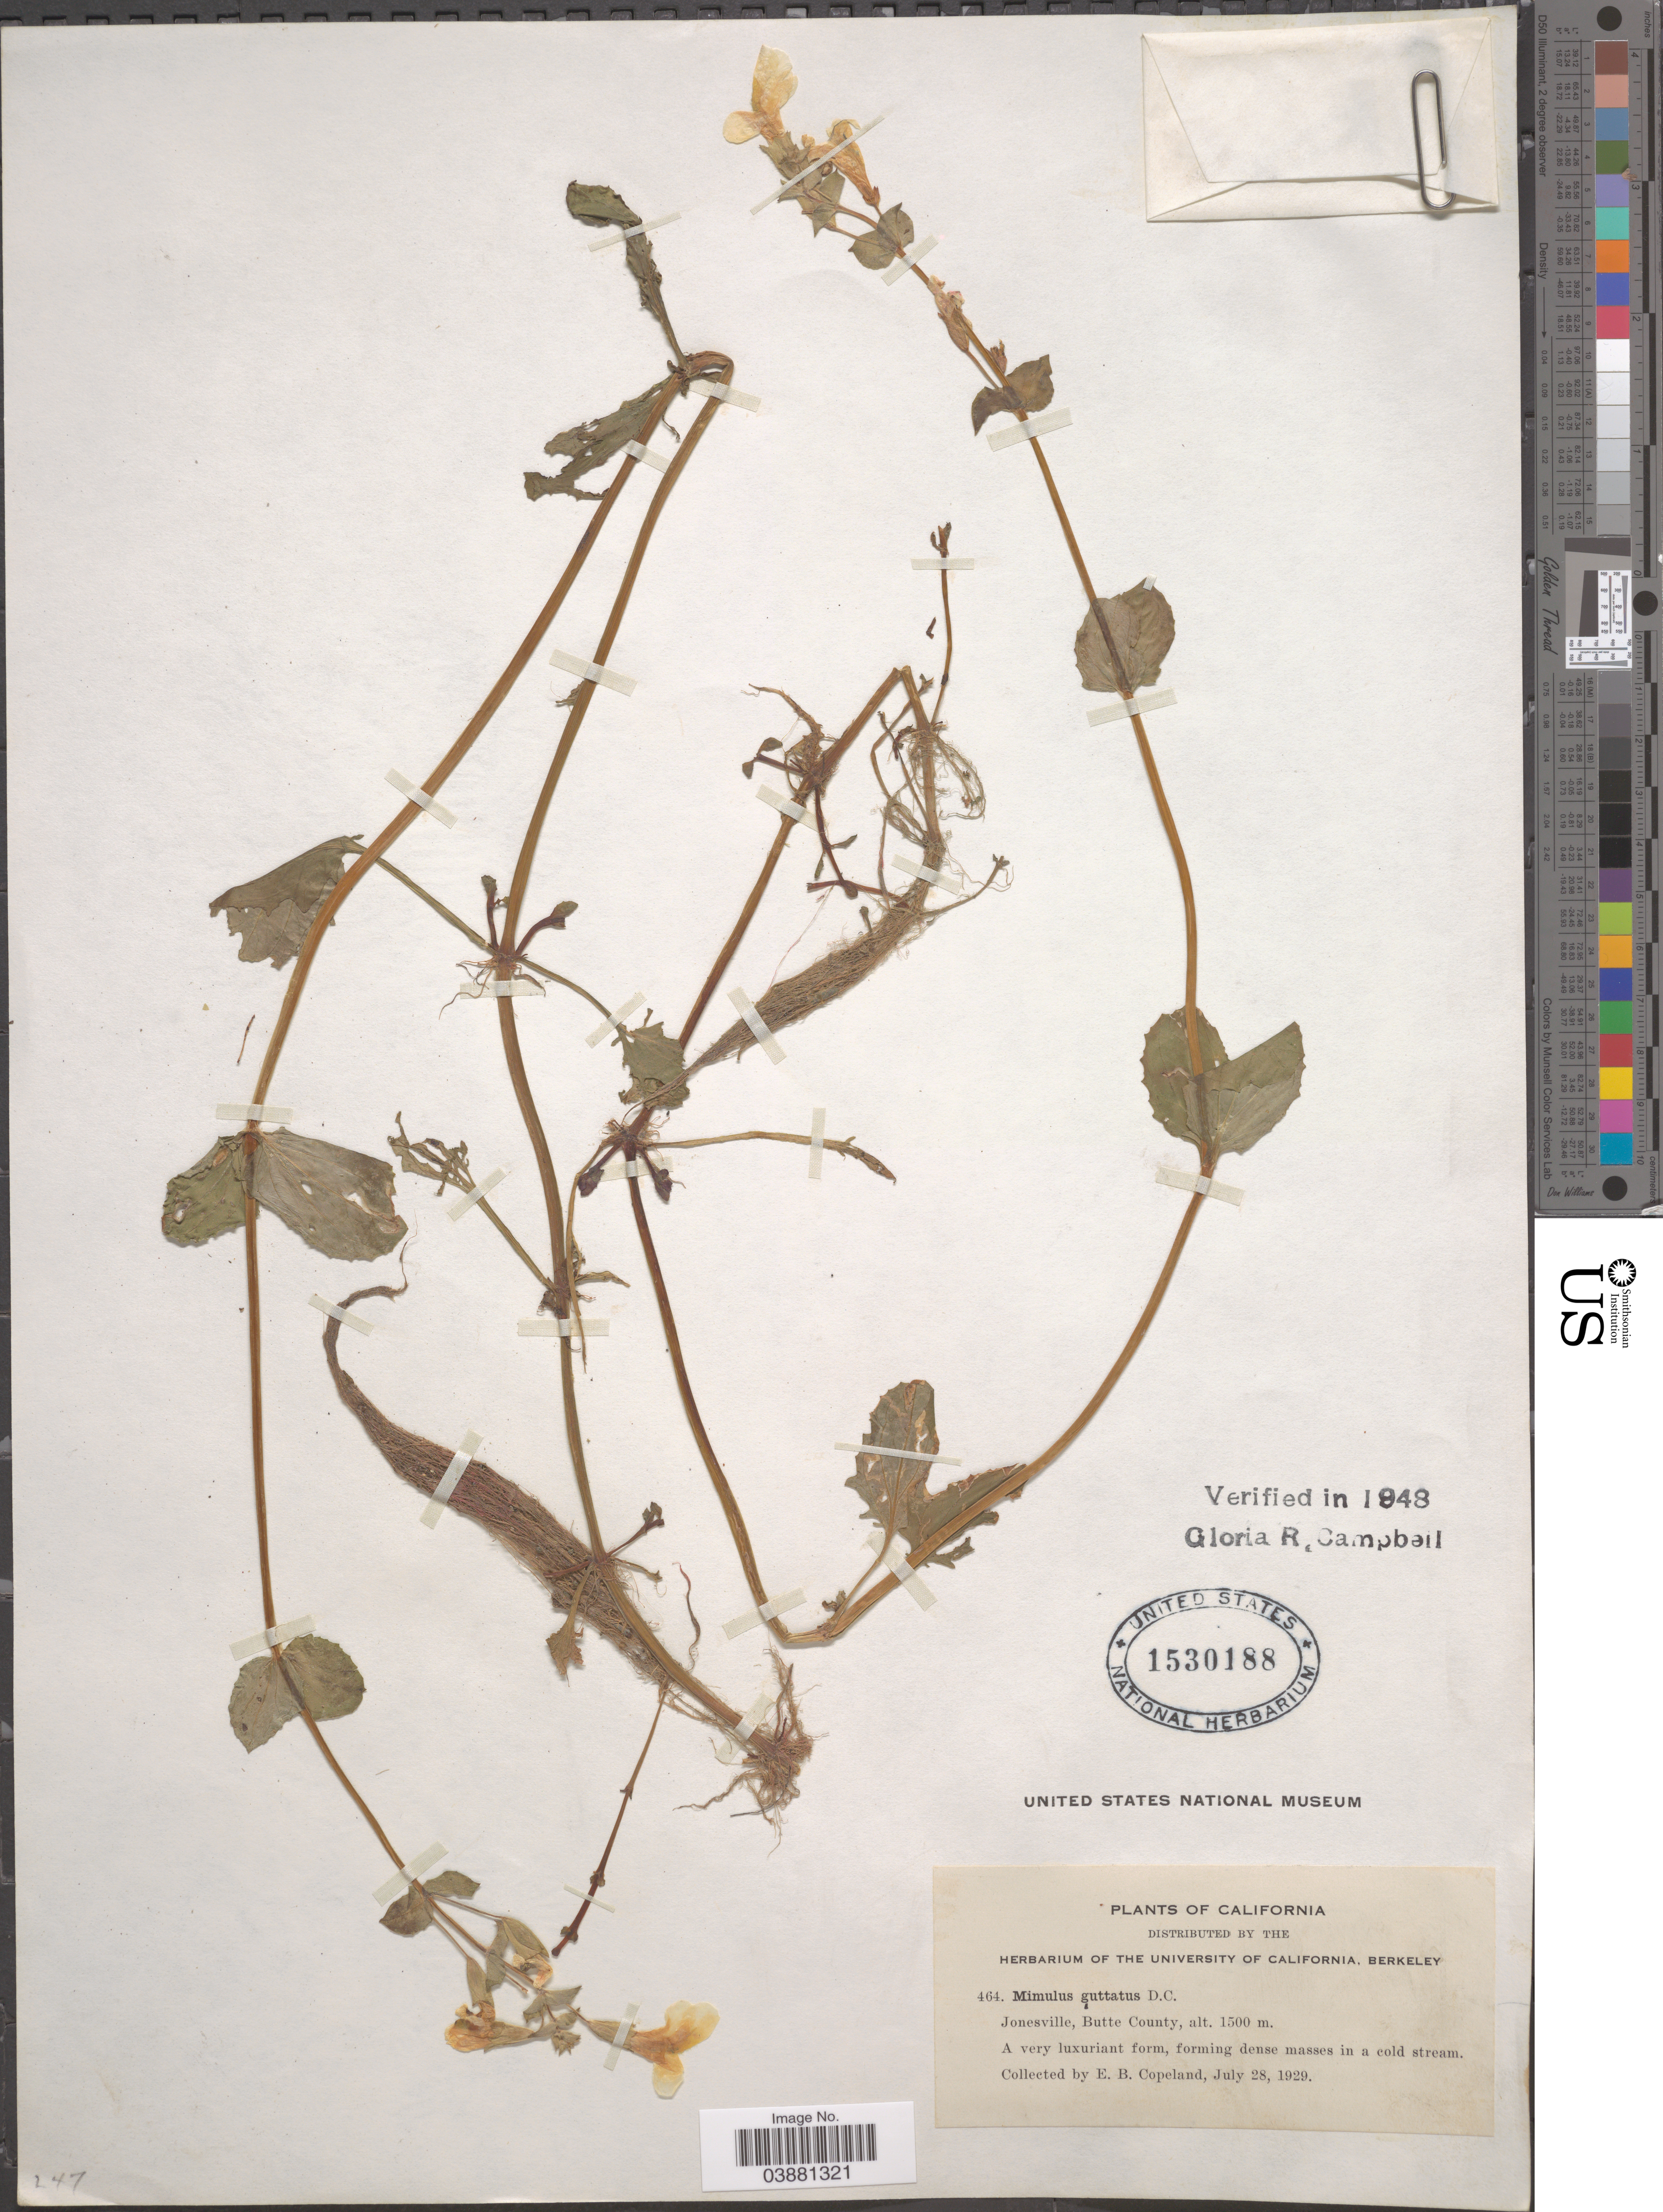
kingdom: Plantae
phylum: Tracheophyta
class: Magnoliopsida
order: Lamiales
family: Phrymaceae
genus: Mimulus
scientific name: Mimulus guttatus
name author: DC.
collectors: E. B. Copeland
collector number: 464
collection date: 1929-07-28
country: United States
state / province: California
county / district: Butte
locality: Jonesville, Butte County.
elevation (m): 1500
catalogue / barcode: US 1530188